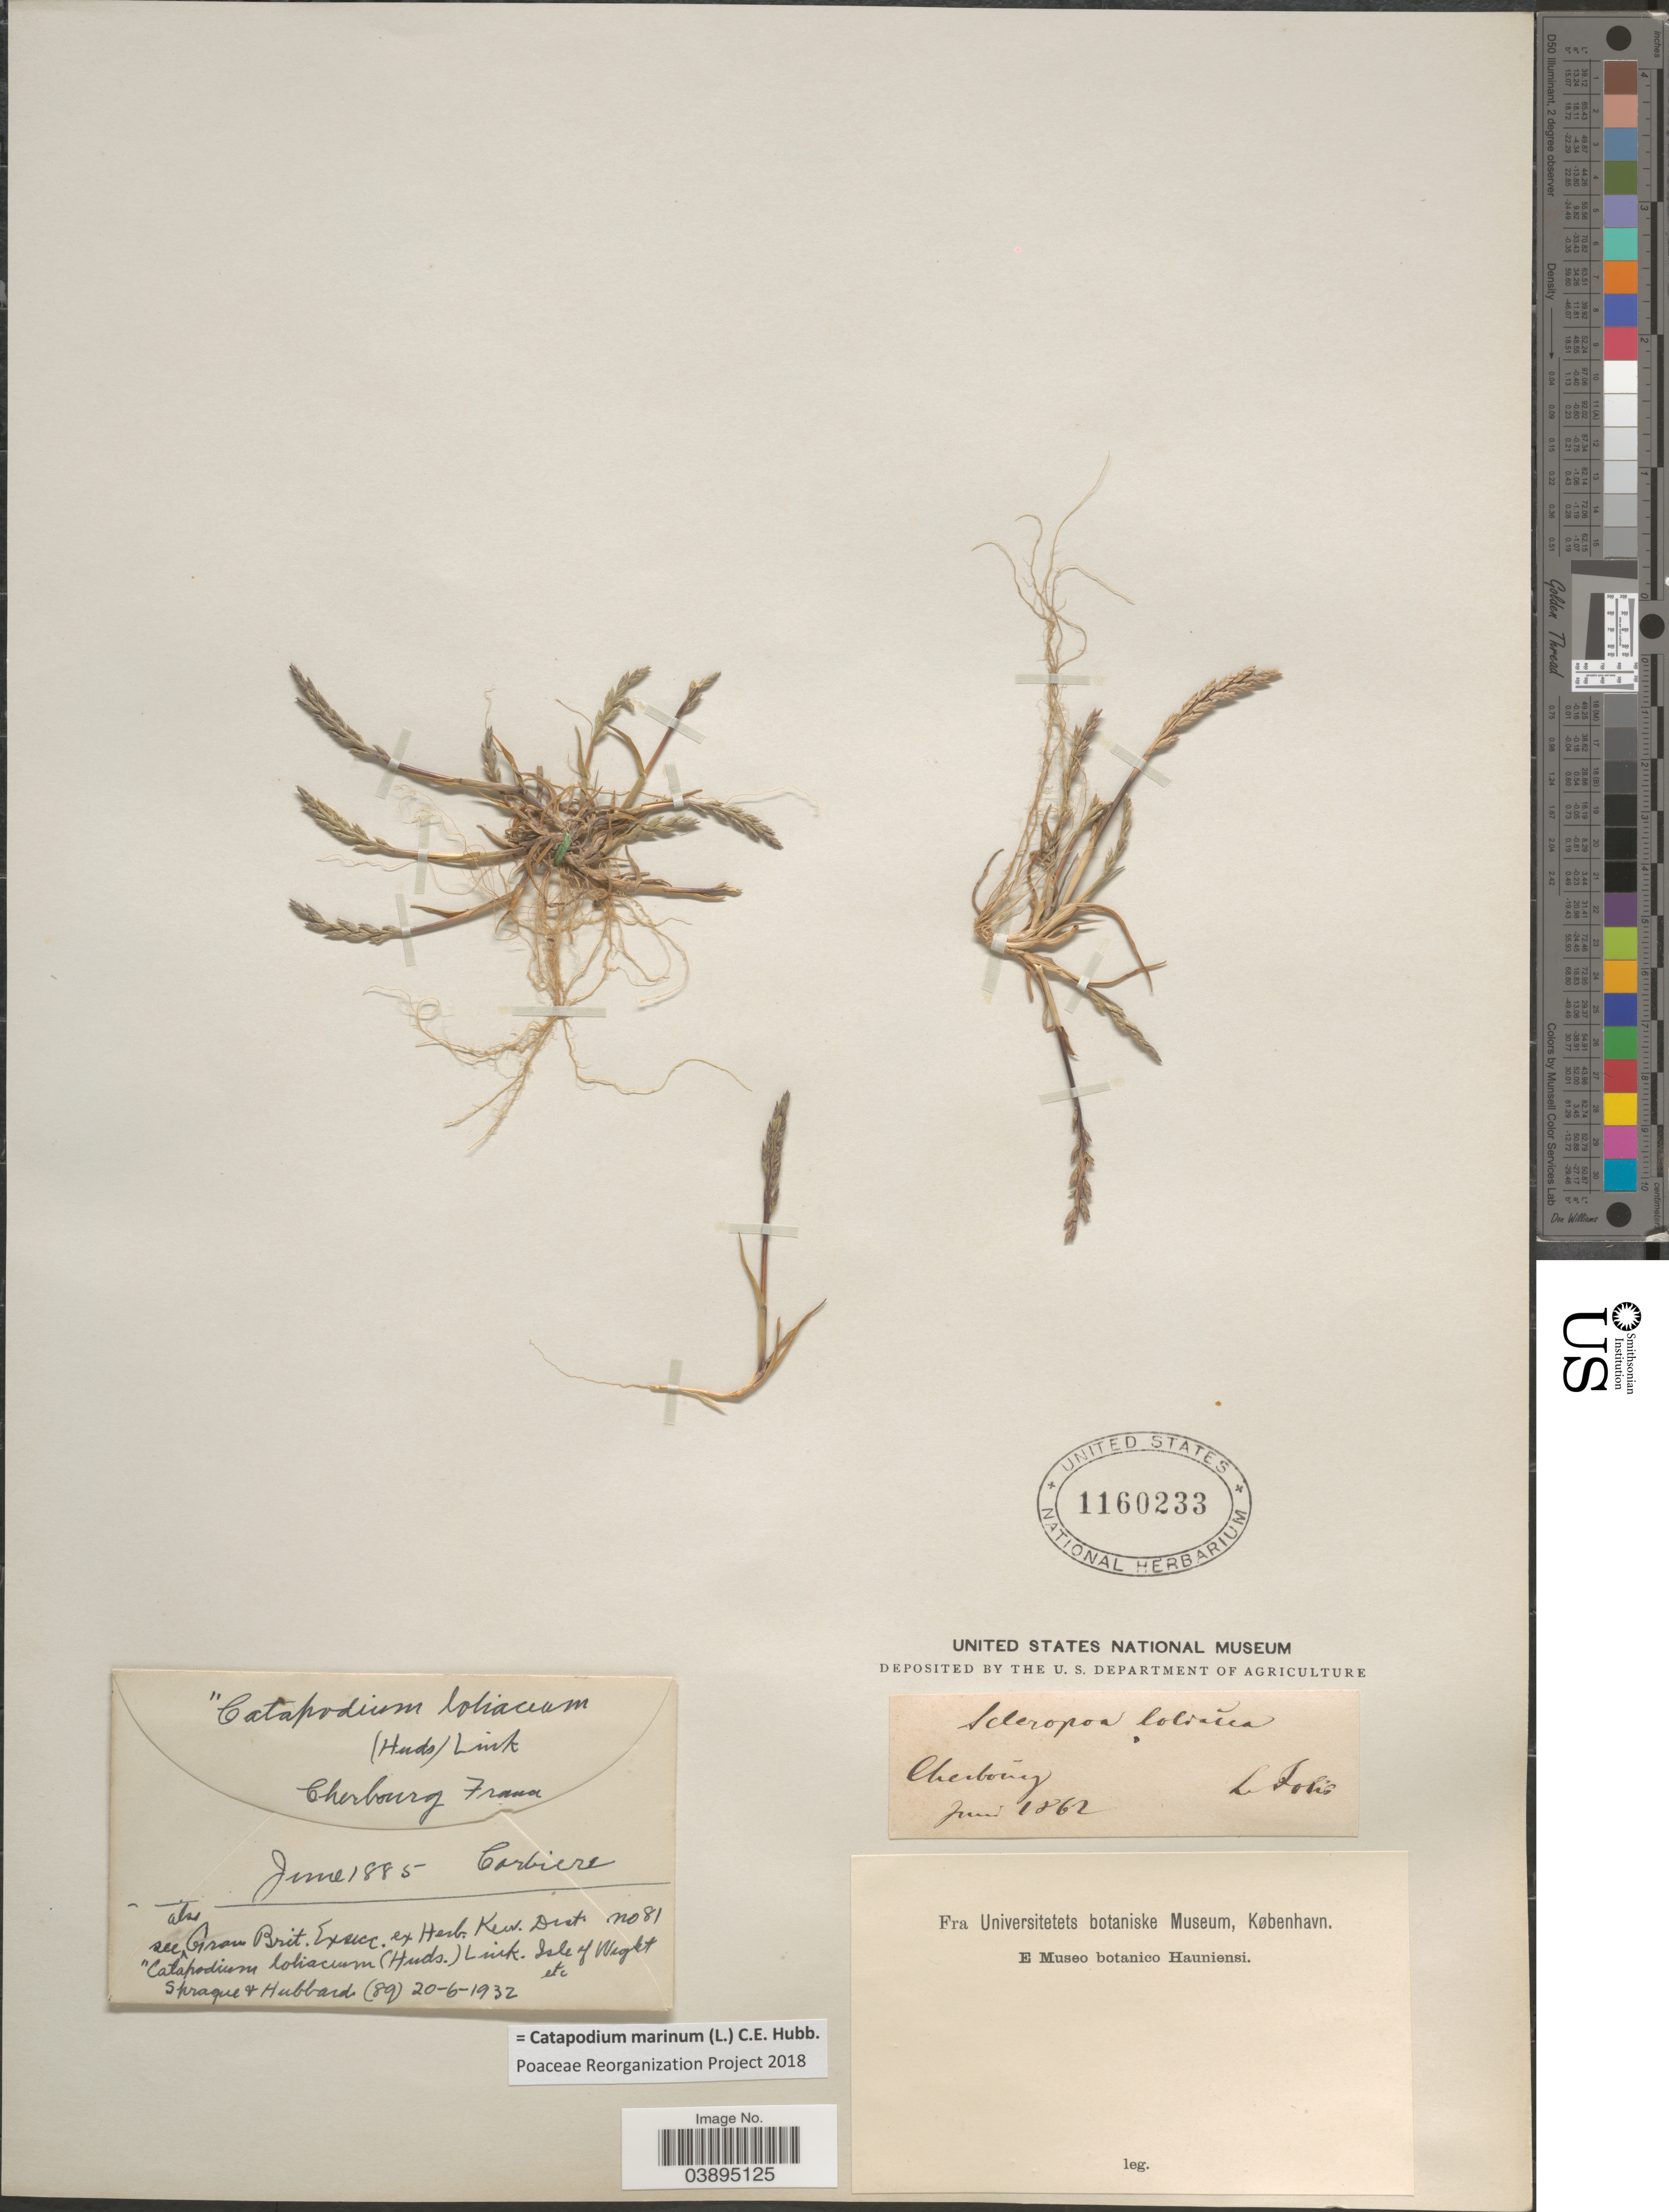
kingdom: Plantae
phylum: Tracheophyta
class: Liliopsida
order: Poales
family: Poaceae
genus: Catapodium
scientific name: Catapodium marinum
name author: (L.) C.E. Hubb.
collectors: L. Corbière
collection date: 1885-06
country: France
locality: Cherbourg.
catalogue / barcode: US 1160233